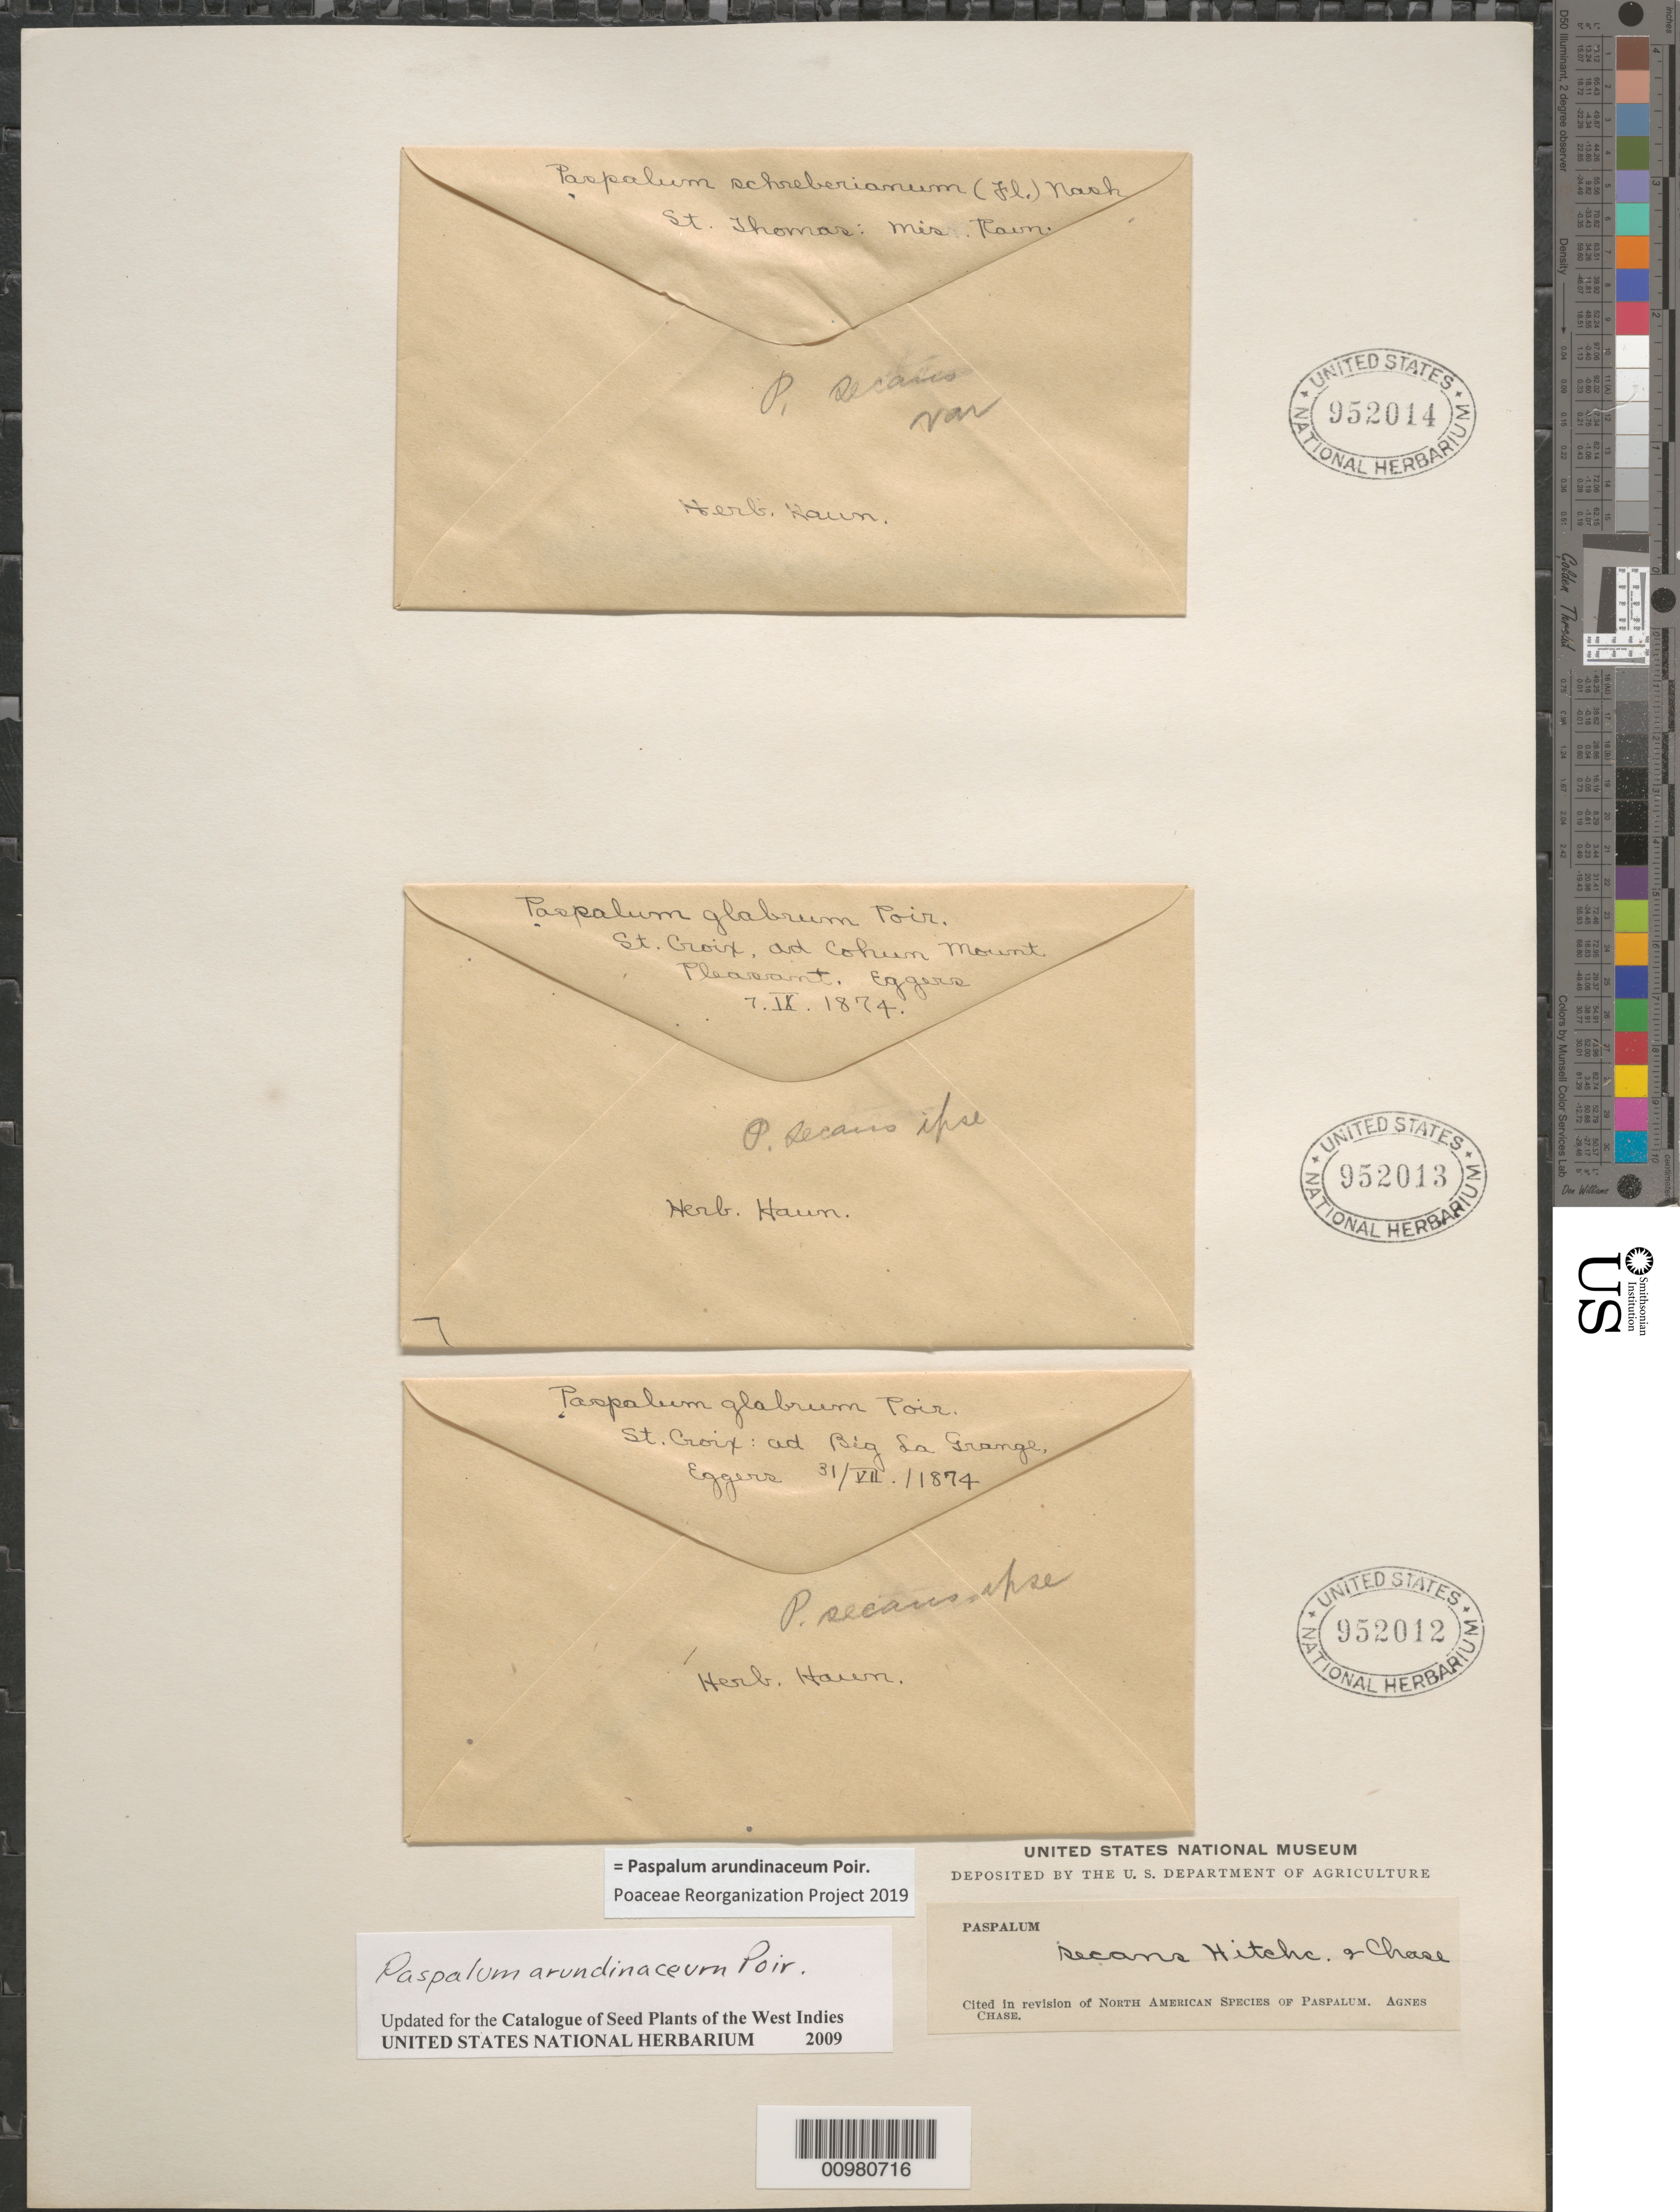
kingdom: Plantae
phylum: Tracheophyta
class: Liliopsida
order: Poales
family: Poaceae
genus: Paspalum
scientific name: Paspalum arundinaceum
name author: Poir.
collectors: P. H. Raven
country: U.S. Virgin Islands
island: St. Thomas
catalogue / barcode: US 952014